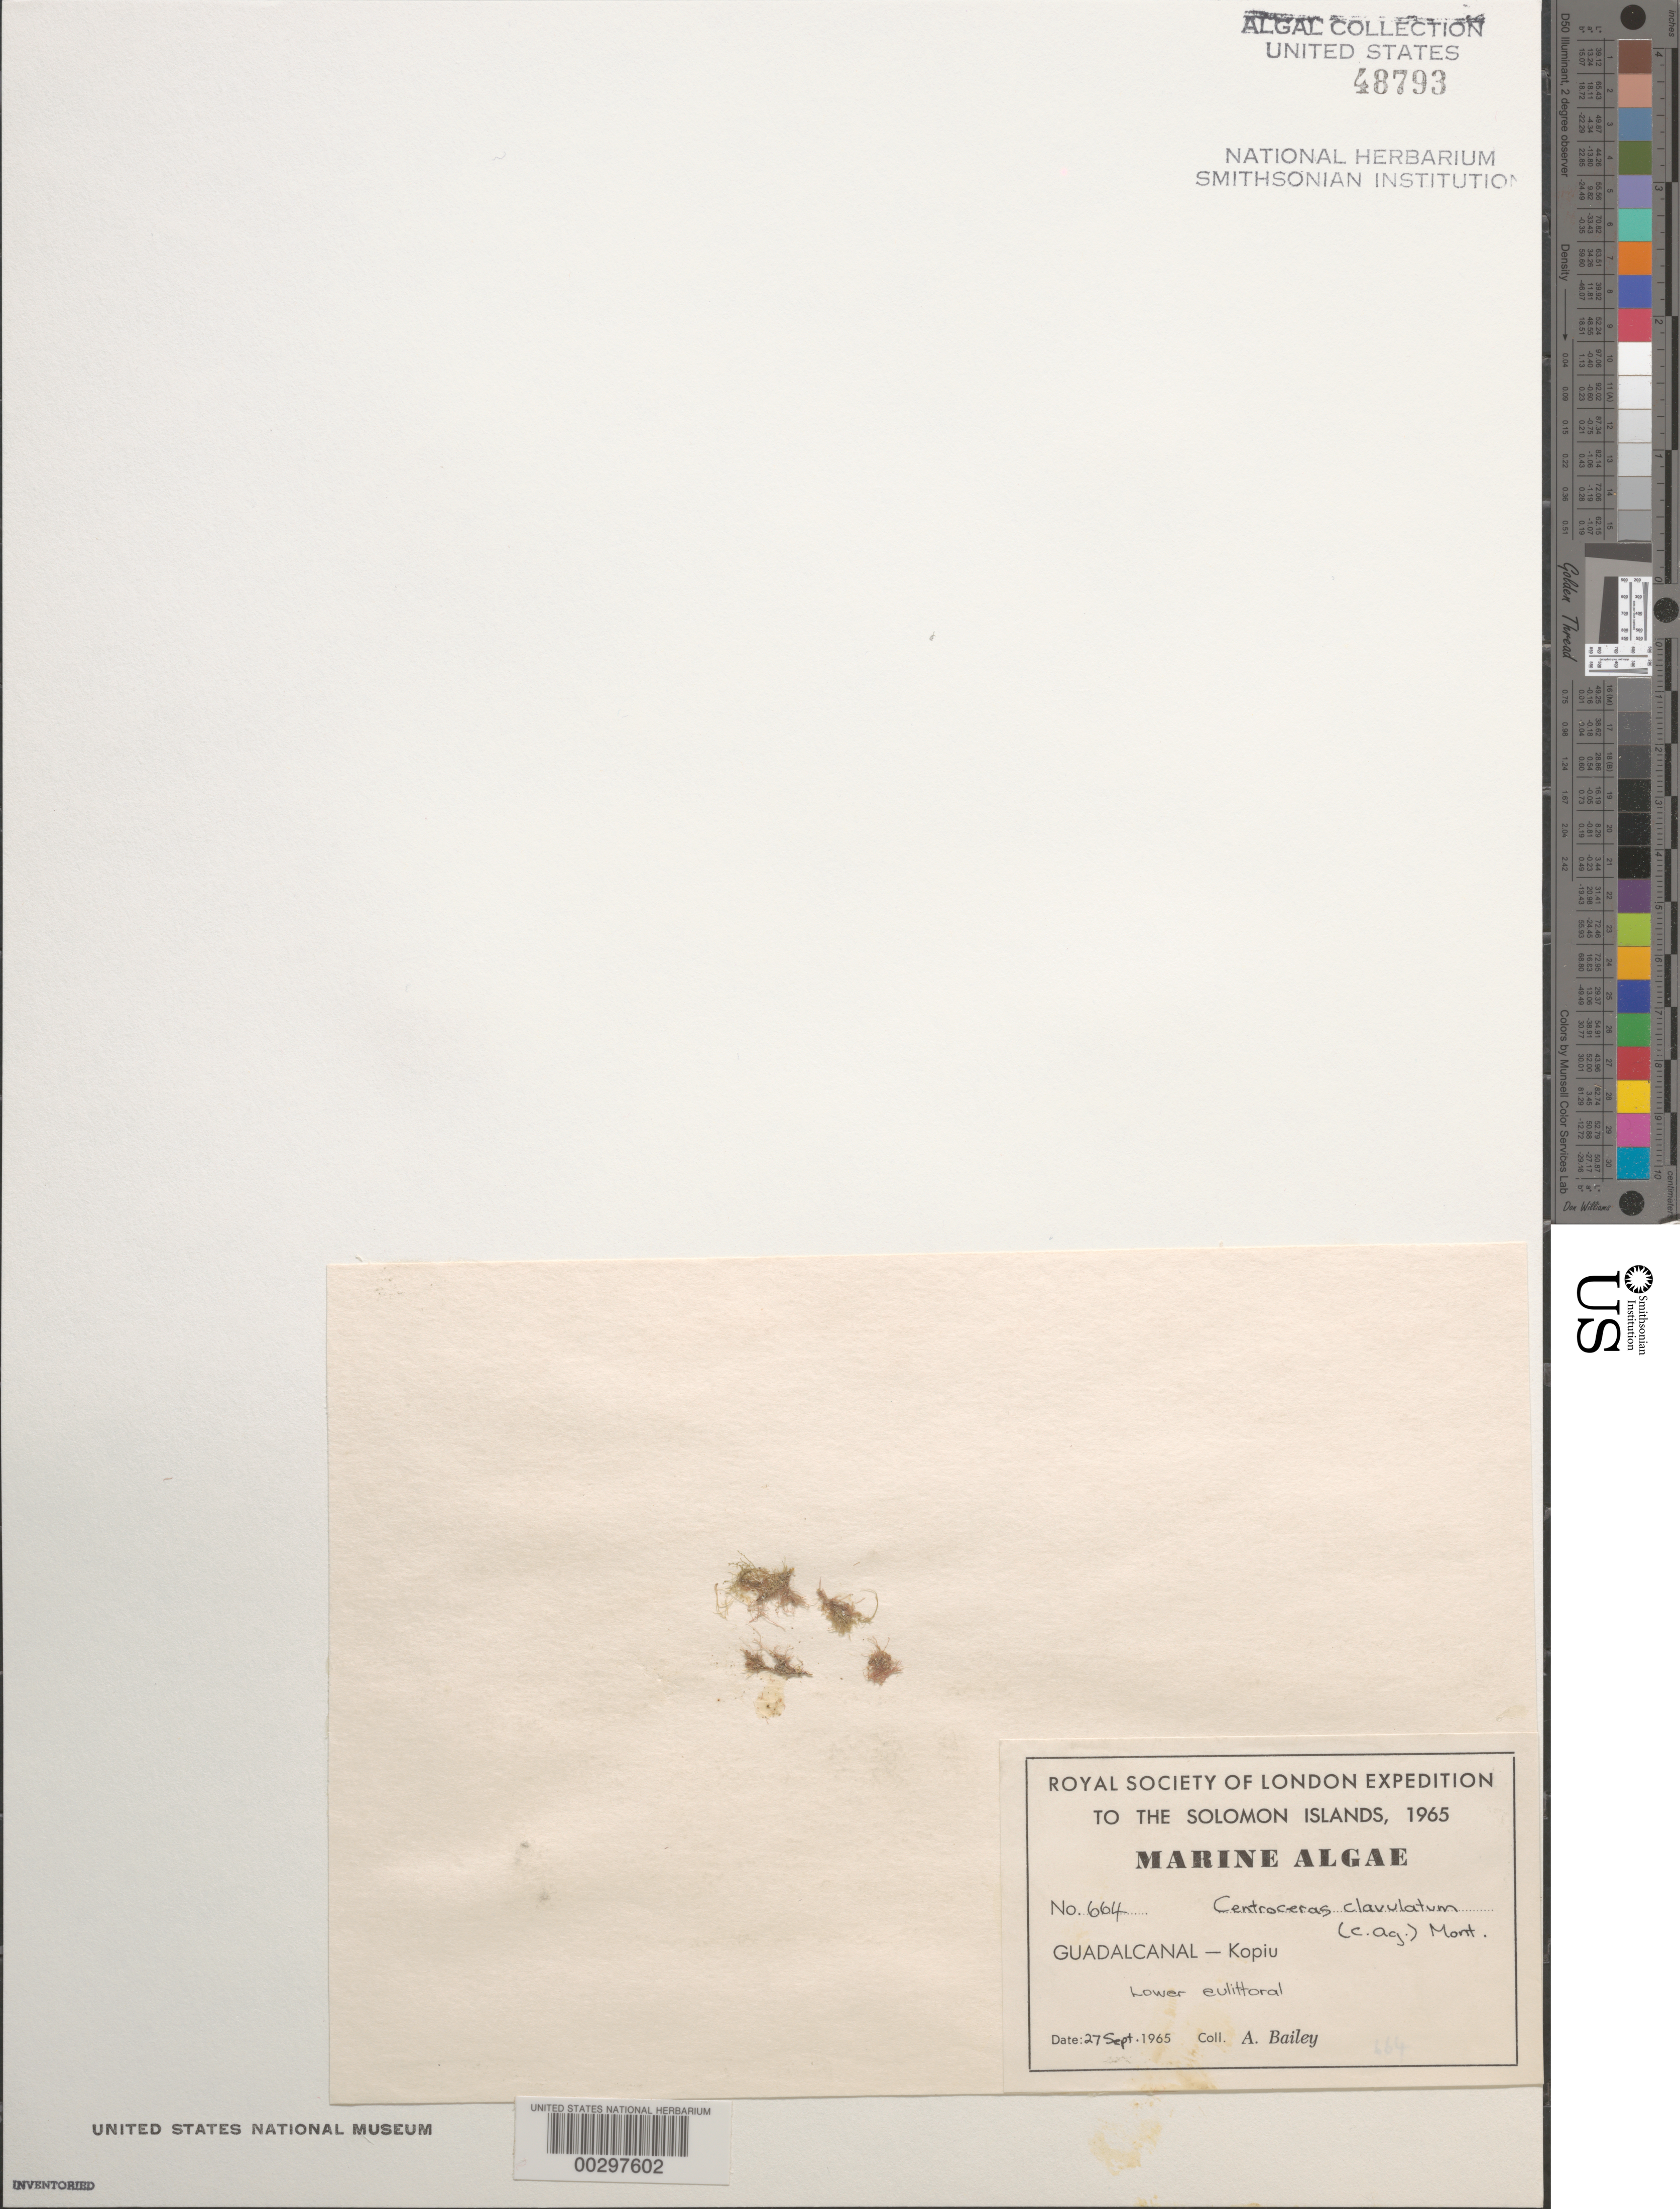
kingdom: Plantae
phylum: Rhodophyta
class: Florideophyceae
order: Ceramiales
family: Ceramiaceae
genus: Centroceras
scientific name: Centroceras clavulatum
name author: (C. Agardh) Mont.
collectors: A. Bailey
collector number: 664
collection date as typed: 27 Sep 1965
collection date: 1965-09-27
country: Solomon Islands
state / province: Guadalcanal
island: Guadalcanal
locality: Kopiu (town)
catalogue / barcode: US 48793